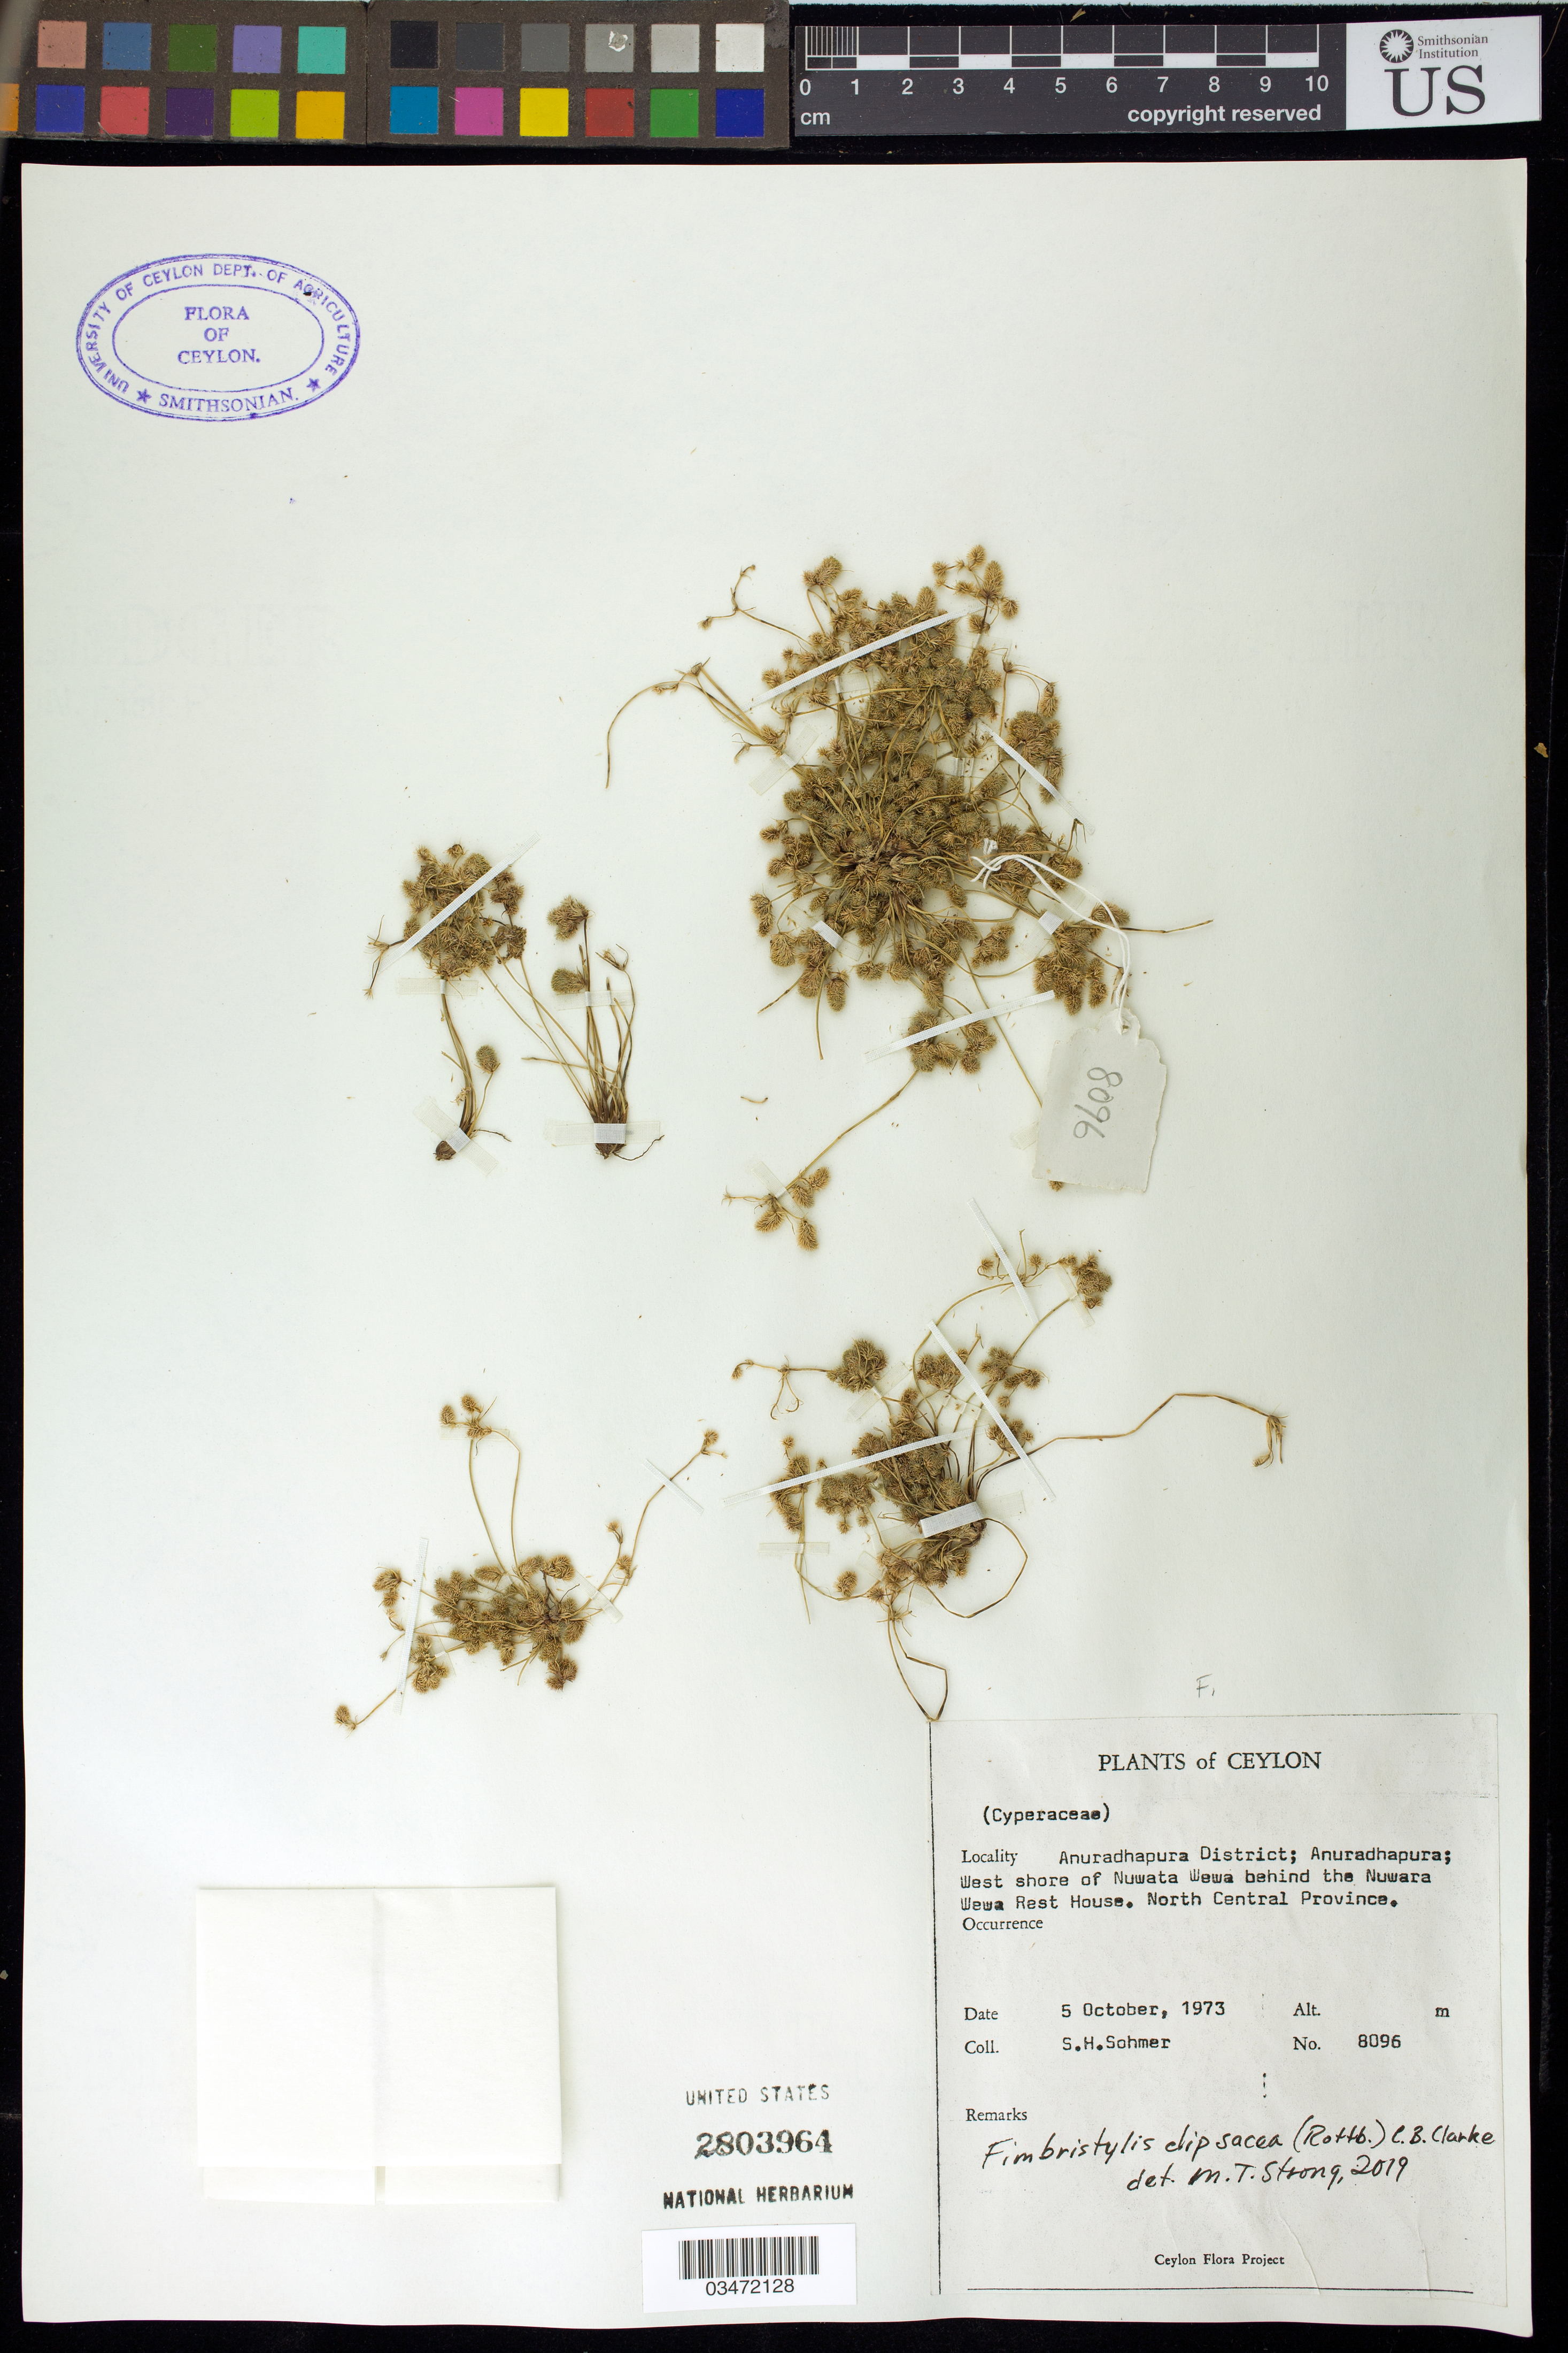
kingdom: Plantae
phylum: Tracheophyta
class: Liliopsida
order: Poales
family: Cyperaceae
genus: Fimbristylis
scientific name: Fimbristylis dipsacea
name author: (Rottb.) C.B. Clarke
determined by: Strong, M. T., (US), Smithsonian Institution - National Museum of Natural History (UNITED STATES)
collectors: S. H. Sohmer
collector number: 8096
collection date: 1973-10-05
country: Sri Lanka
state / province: North Central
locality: Anuradhapura District; Anuradhapura; West shore of Nuwata Wewa behind the Nuwara Wewa Rest House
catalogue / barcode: US 2803964